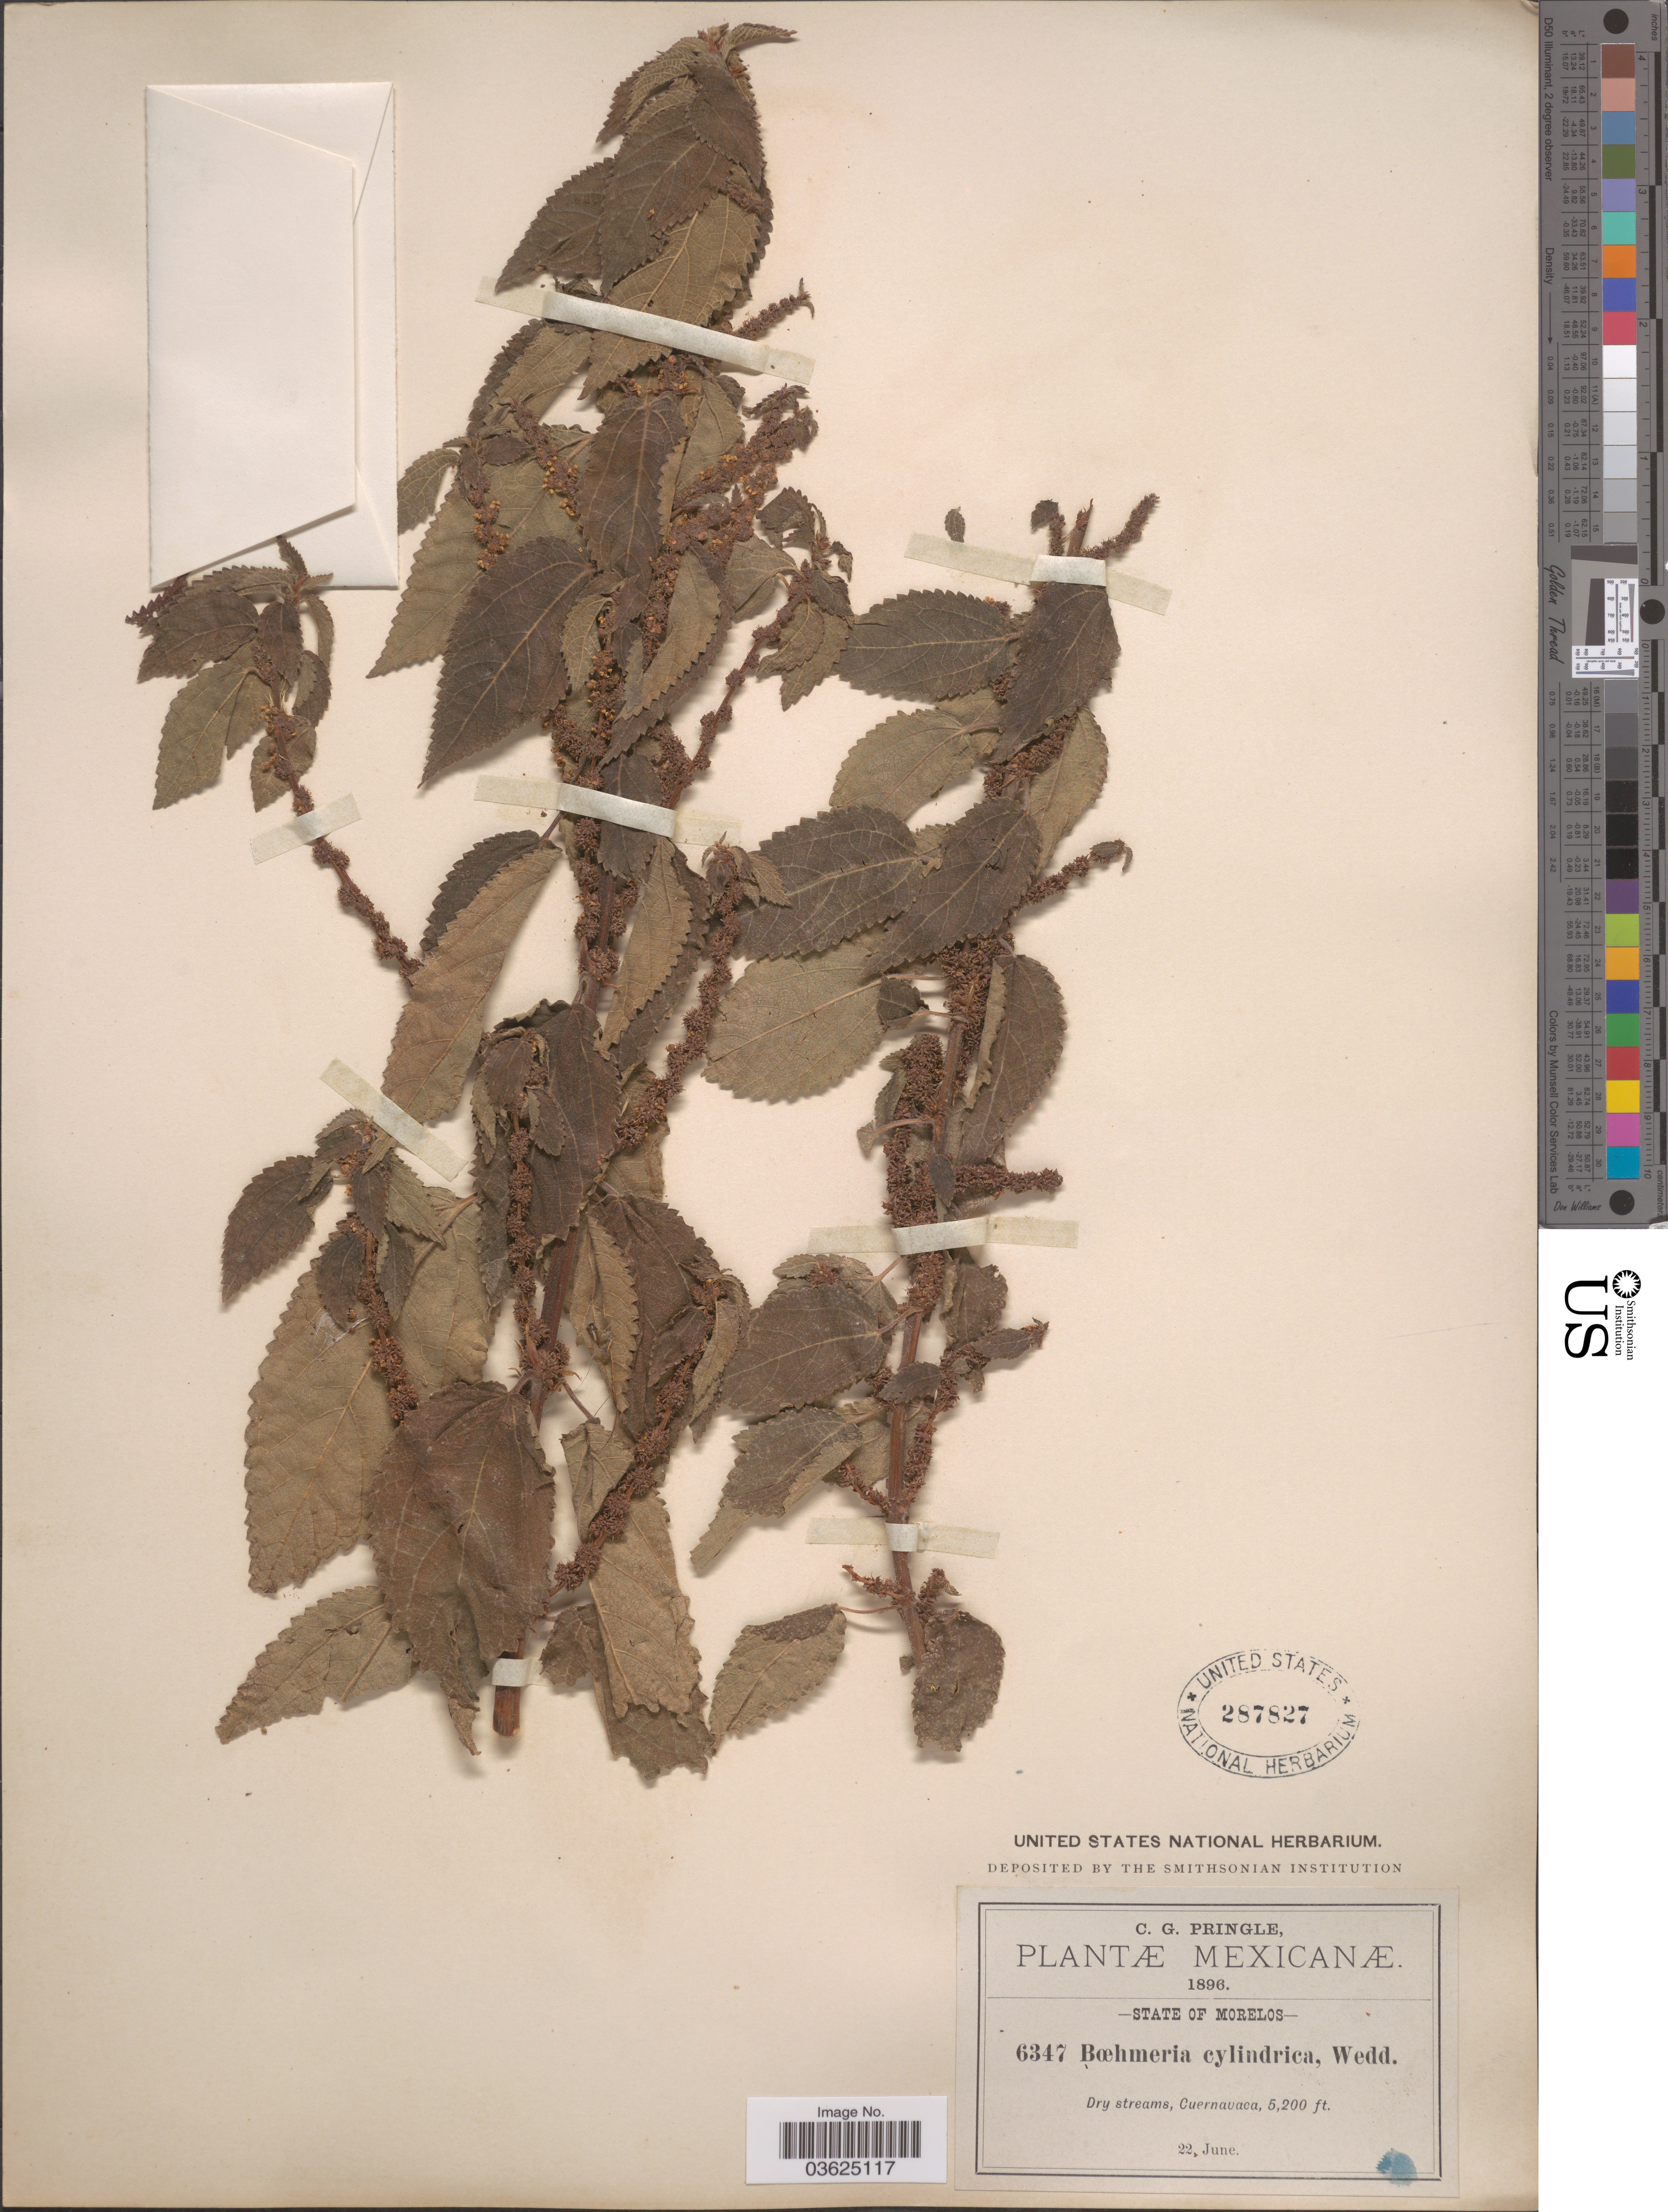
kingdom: Plantae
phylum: Tracheophyta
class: Magnoliopsida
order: Rosales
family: Urticaceae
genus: Boehmeria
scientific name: Boehmeria cylindrica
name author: (L.) Sw.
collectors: C. G. Pringle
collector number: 6347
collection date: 1896-06-22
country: Mexico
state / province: Morelos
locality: Cuernavaca.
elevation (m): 1585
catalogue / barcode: US 287827